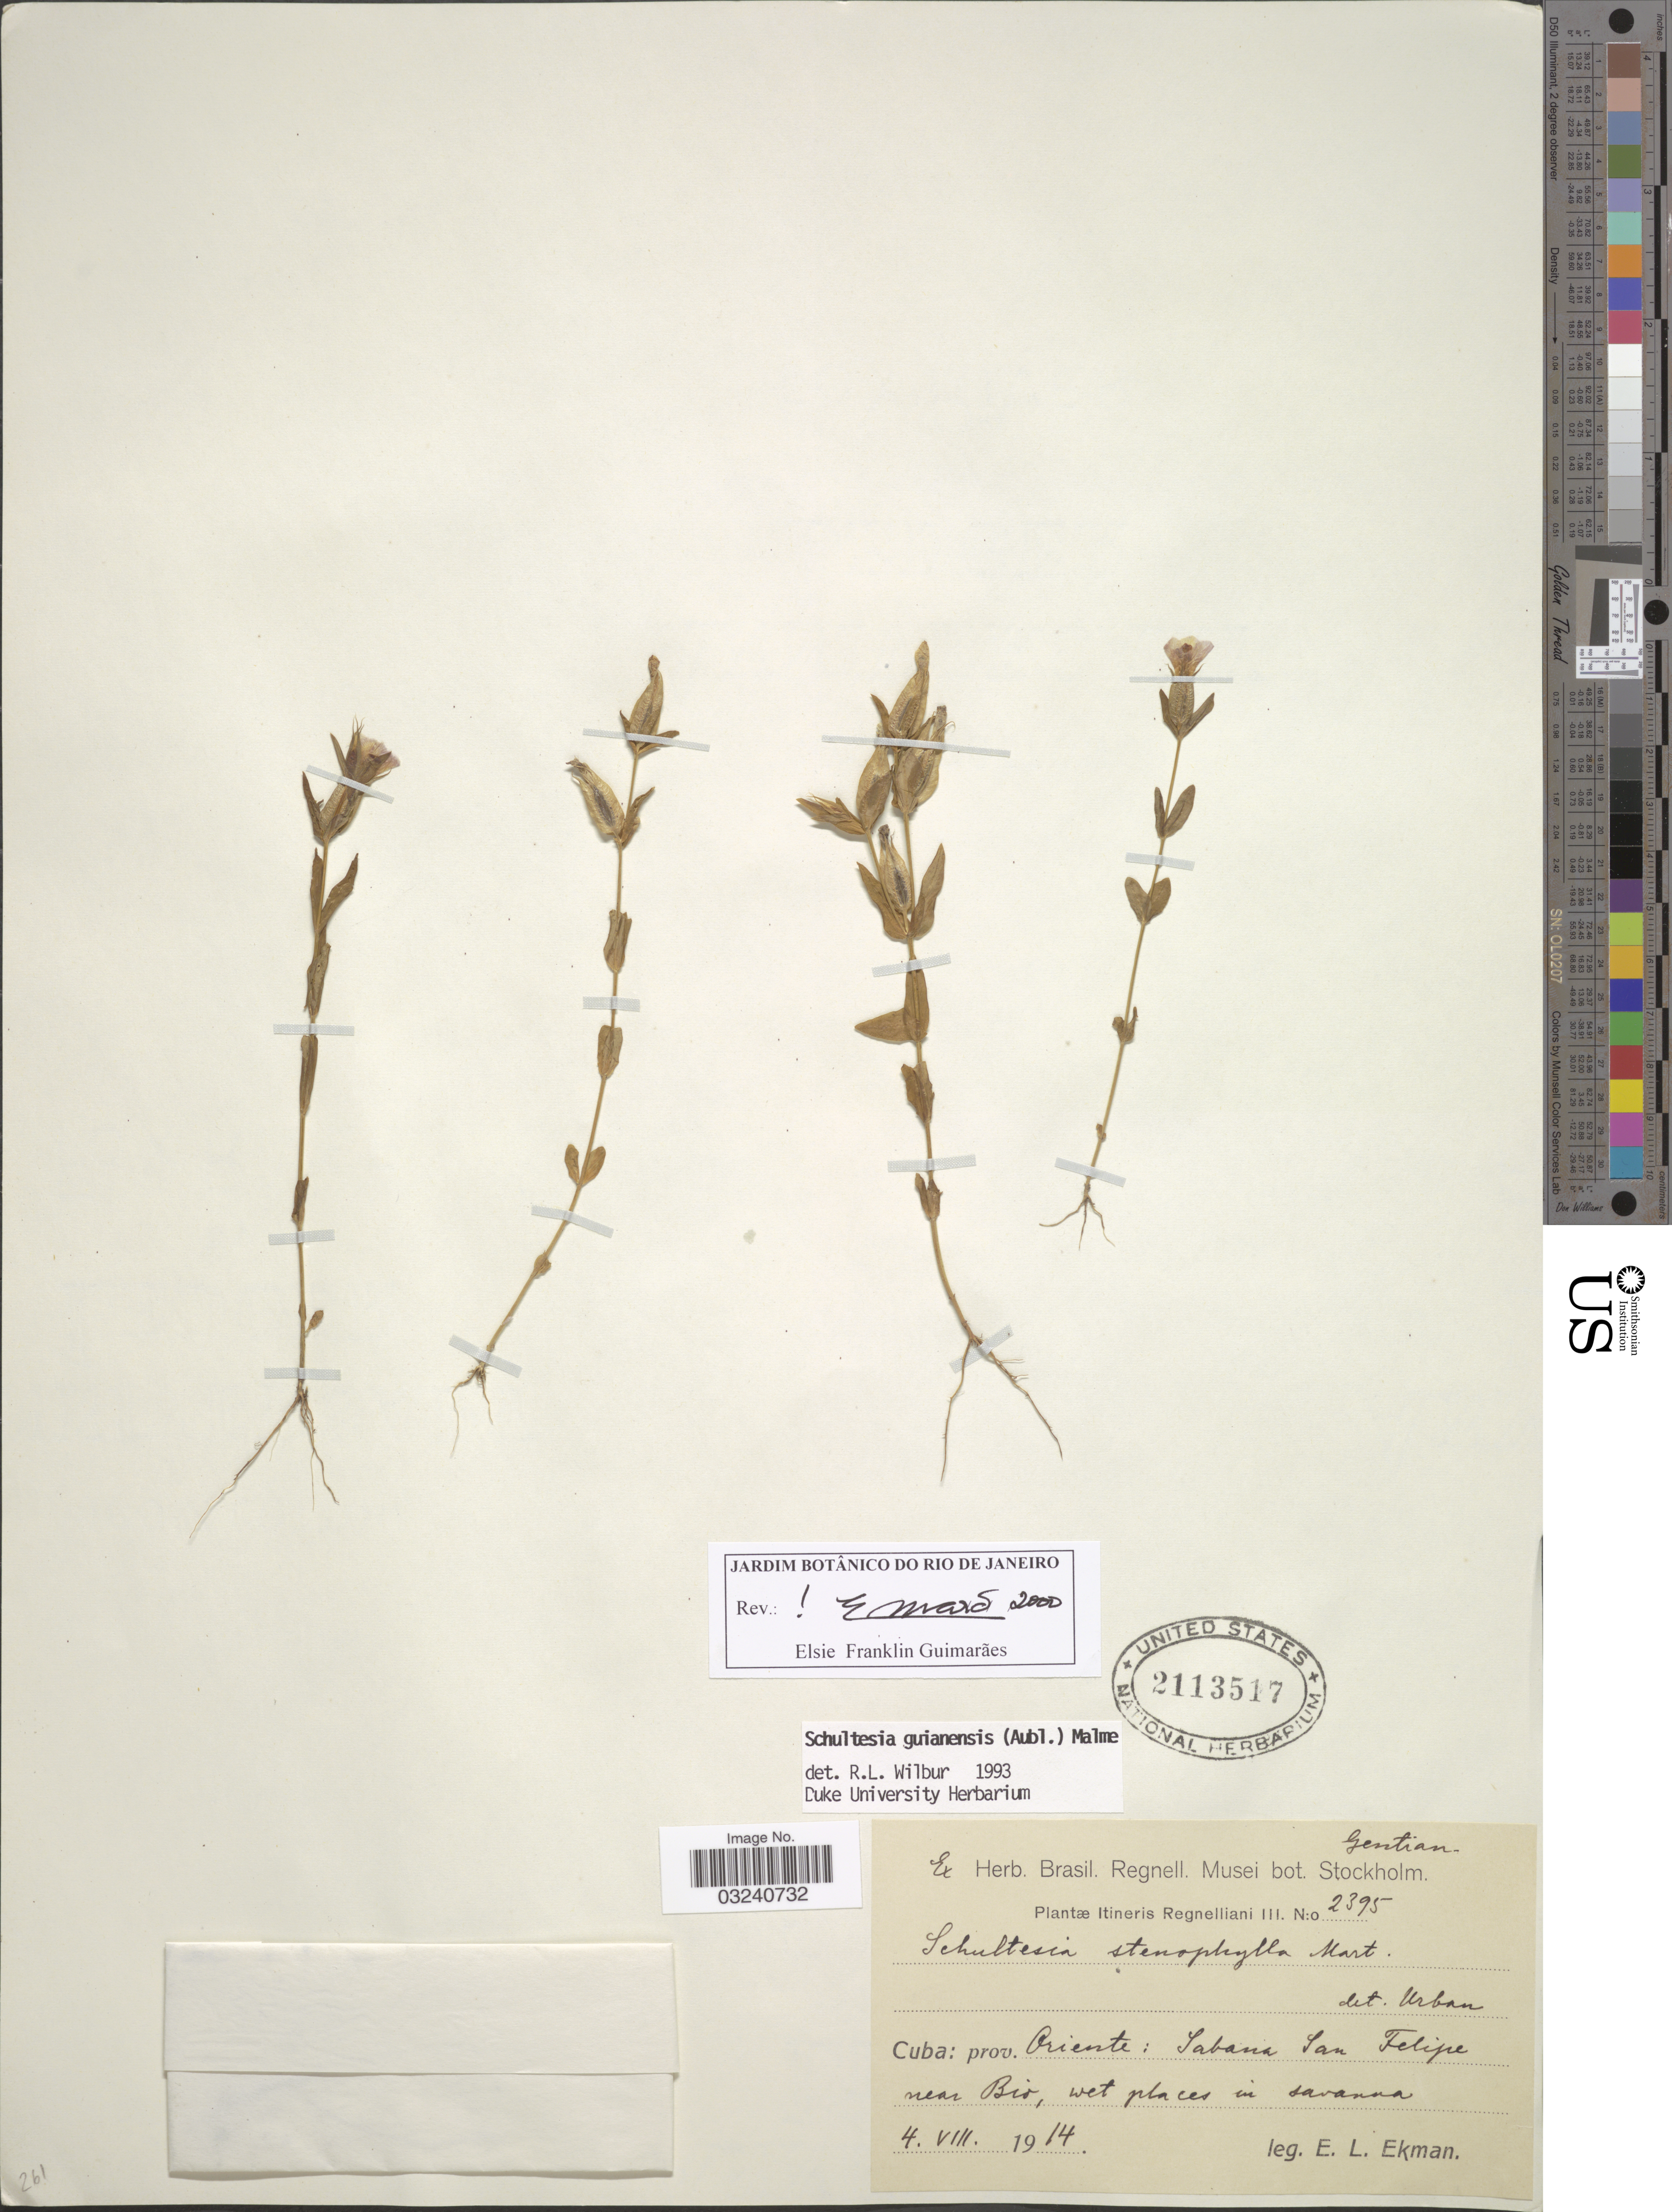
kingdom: Plantae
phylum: Tracheophyta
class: Magnoliopsida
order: Gentianales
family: Gentianaceae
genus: Schultesia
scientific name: Schultesia guianensis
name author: (Aubl.) Malme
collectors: E. L. Ekman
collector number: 2395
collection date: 1914-08-04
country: Cuba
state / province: Oriente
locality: Sabana San Felipe near Bio.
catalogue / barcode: US 2113517